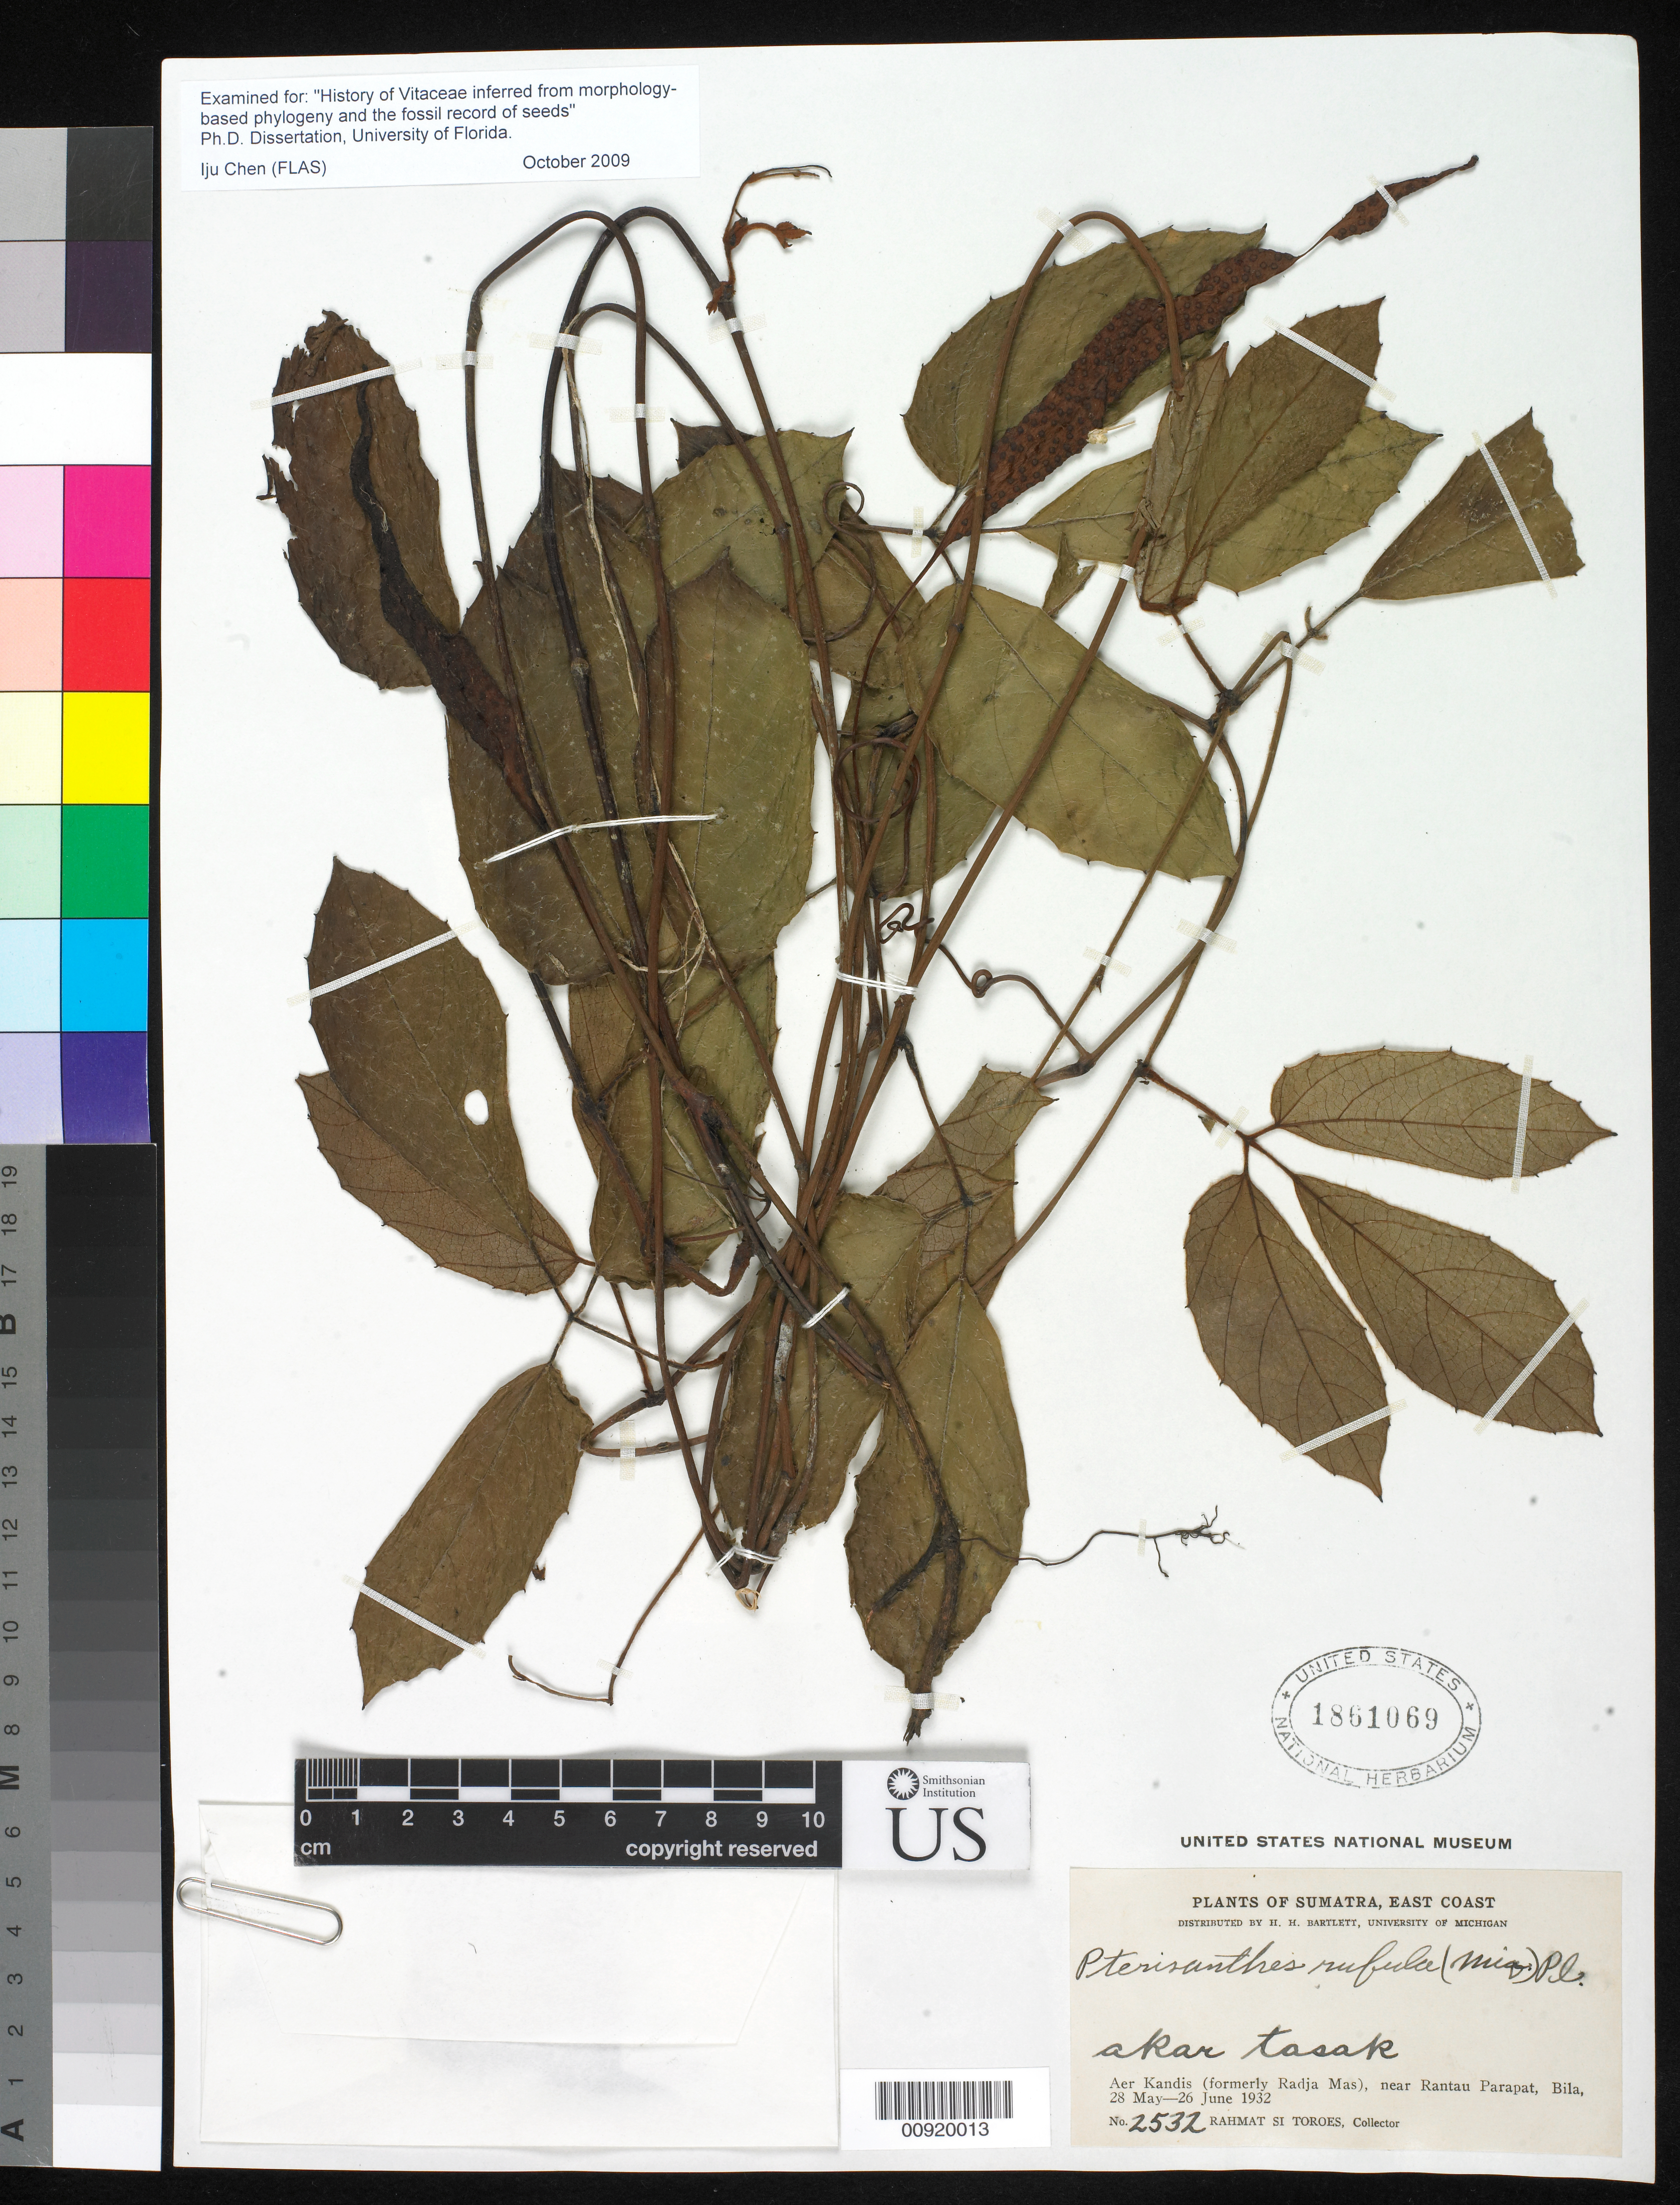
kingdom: Plantae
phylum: Tracheophyta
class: Magnoliopsida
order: Vitales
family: Vitaceae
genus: Pterisanthes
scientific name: Pterisanthes rufula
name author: (Miq.) Planch.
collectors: Rahmat Si Boeea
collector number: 2532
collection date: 1932-05-28/1932-06-26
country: Indonesia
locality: Aer Kandis (formerly Radja Mas), near Rantau Parapat, Bila.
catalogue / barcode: US 1861069